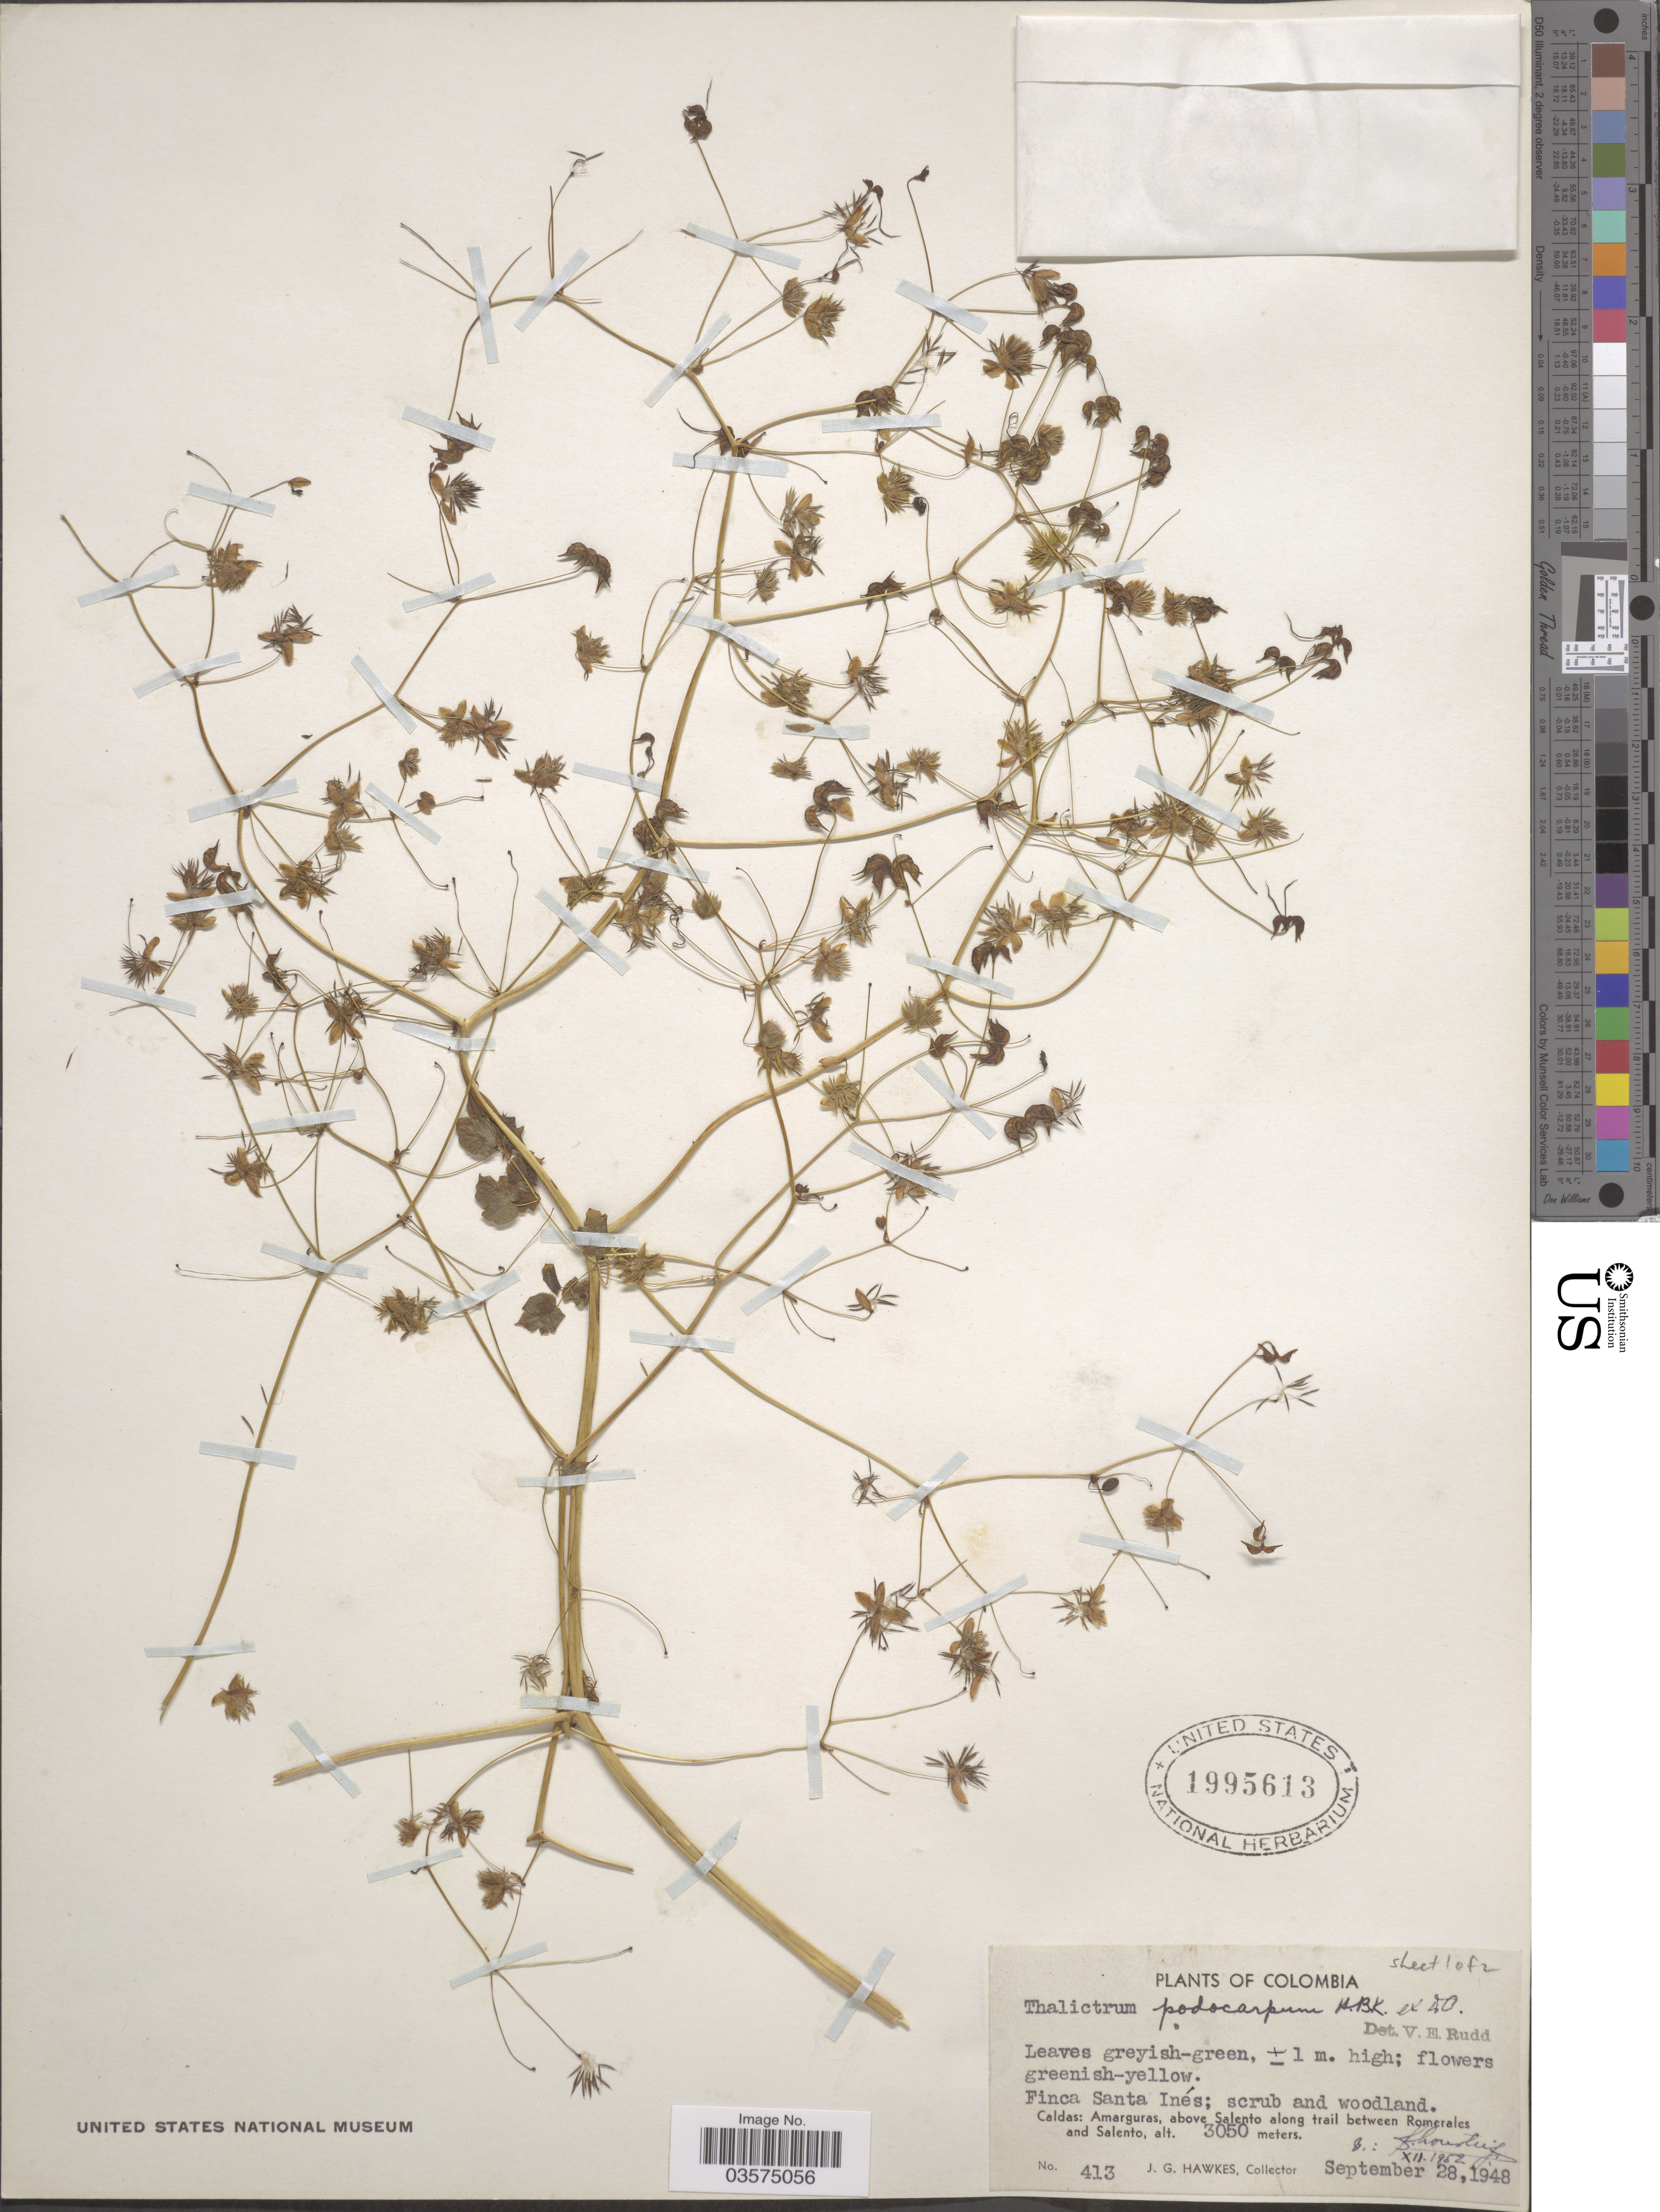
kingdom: Plantae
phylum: Tracheophyta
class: Magnoliopsida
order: Ranunculales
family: Ranunculaceae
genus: Thalictrum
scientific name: Thalictrum podocarpum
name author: Kunth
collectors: J. Hawkes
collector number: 413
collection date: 1948-09-28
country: Colombia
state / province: Caldas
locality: Finca Santa Inés. Amarguras, above Salento along trail between Romerales and Salento.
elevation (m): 3050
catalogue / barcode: US 1995613